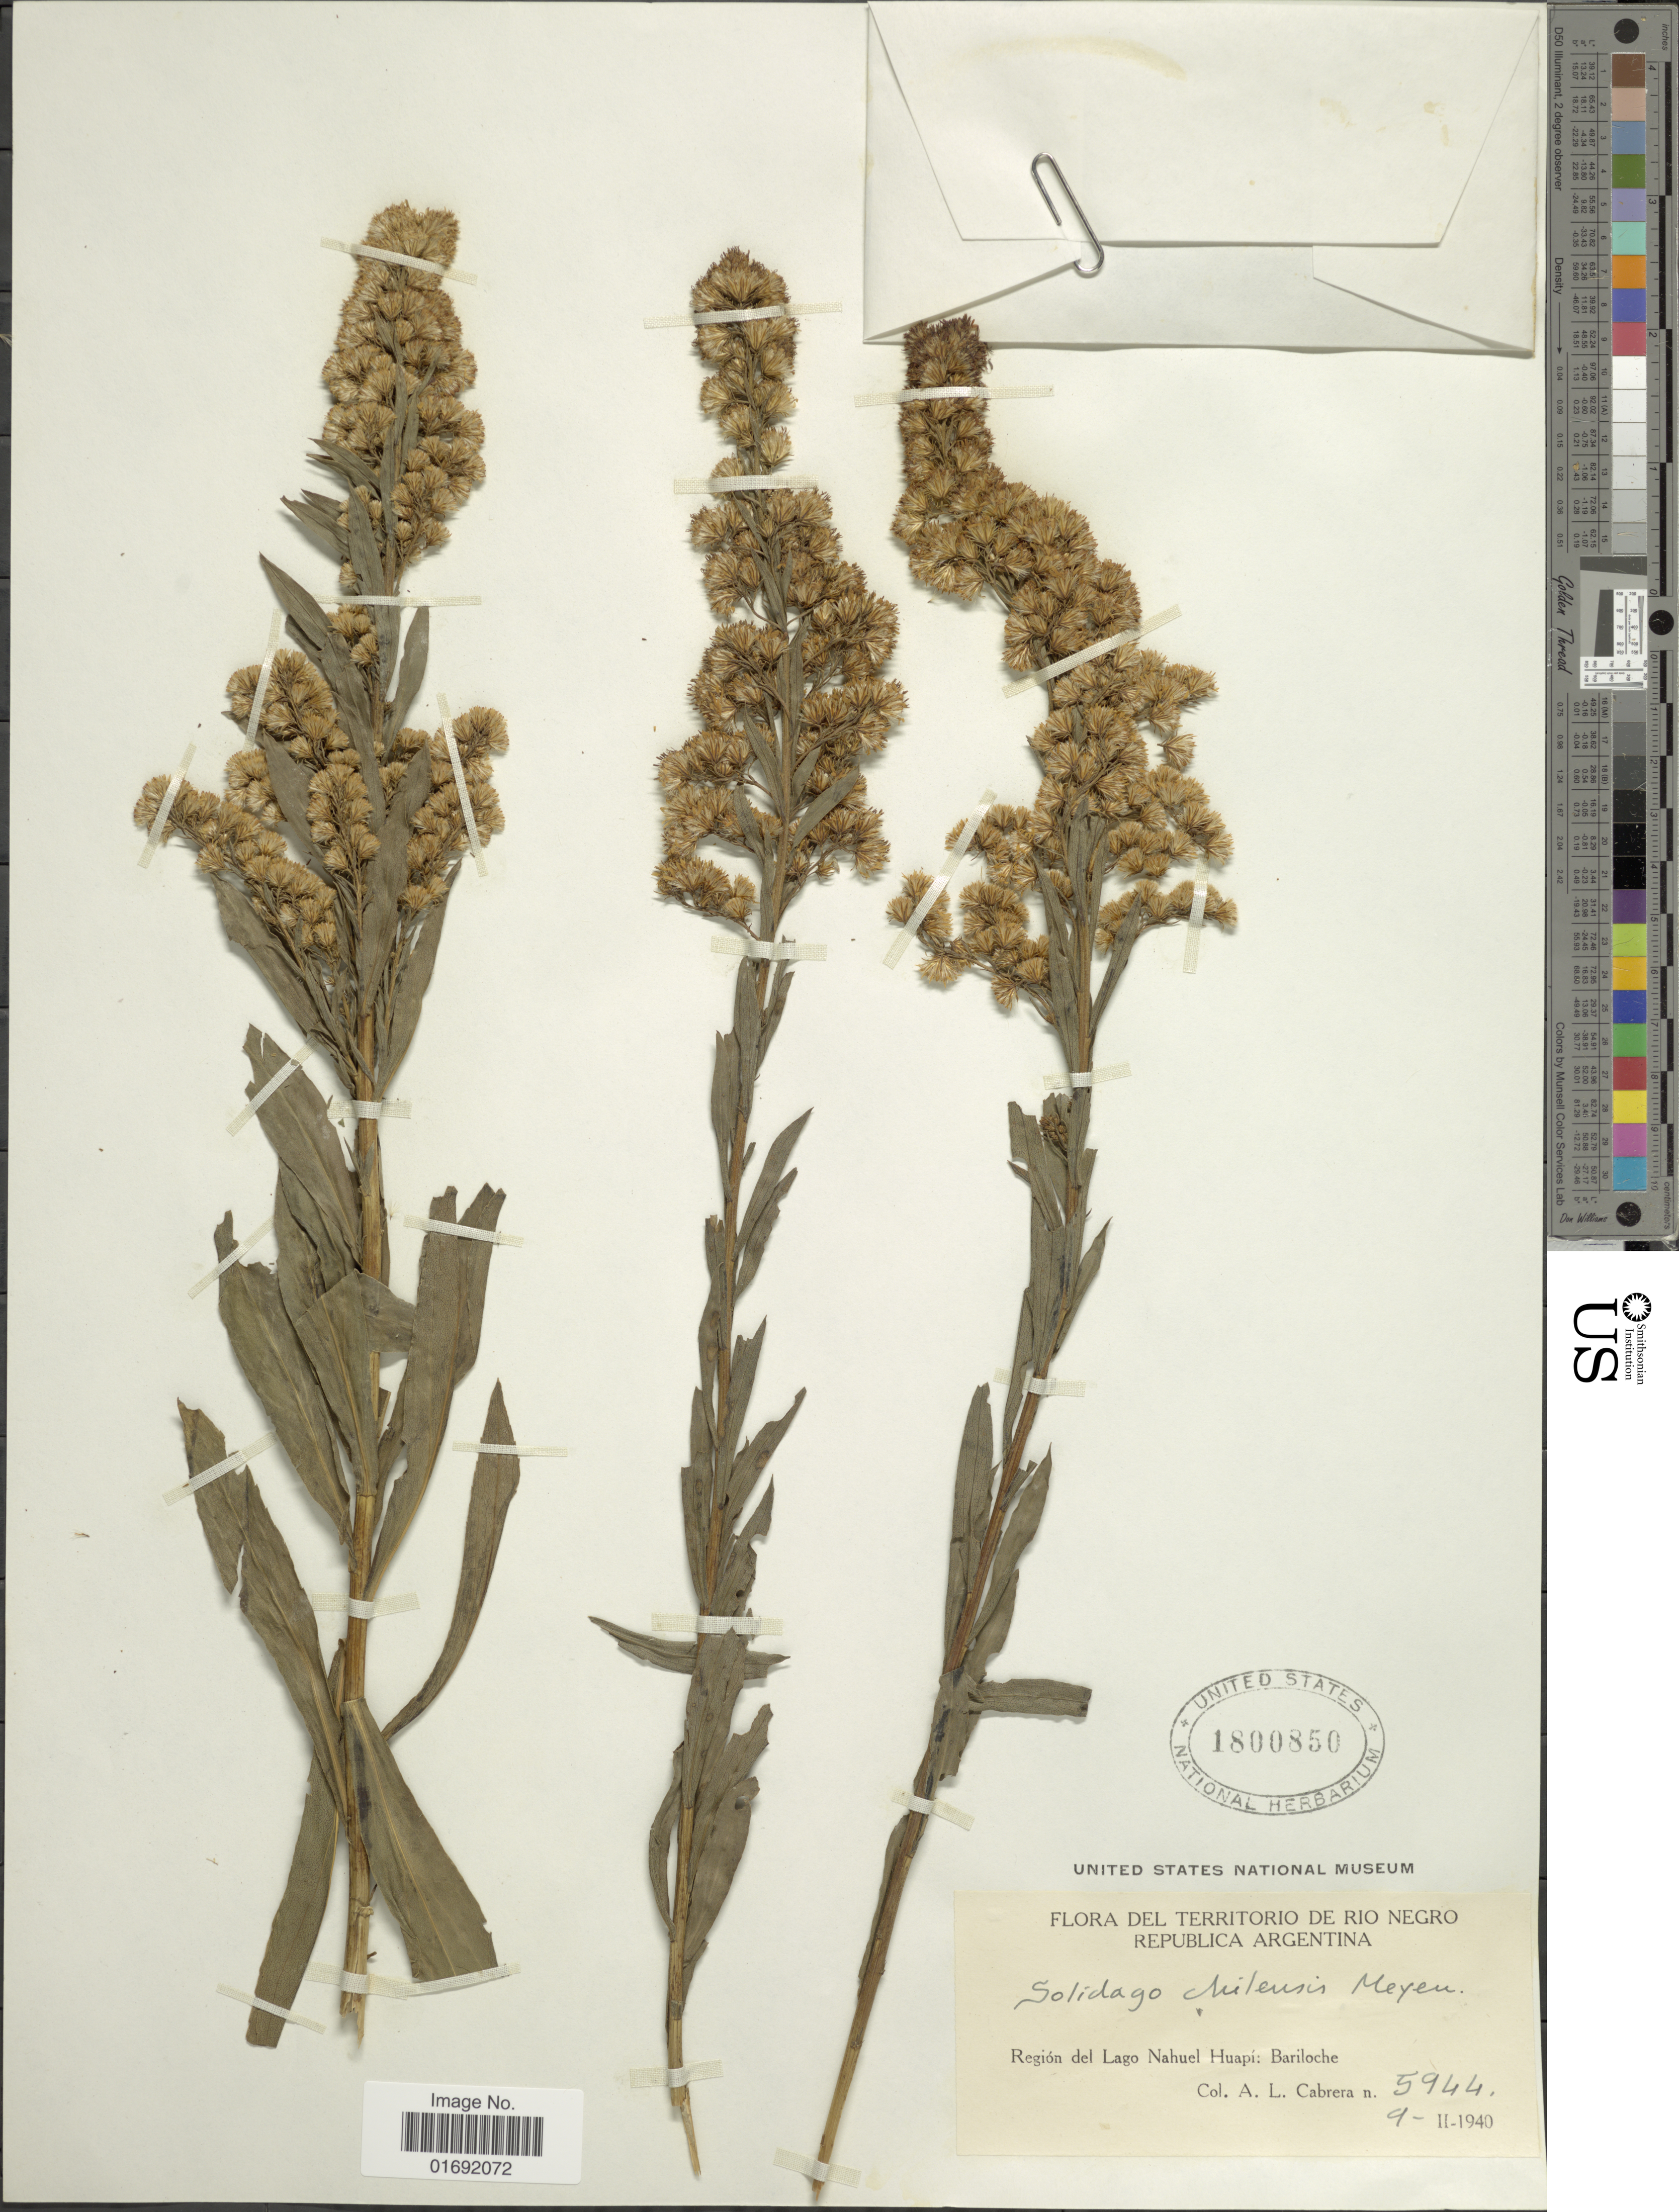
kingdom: Plantae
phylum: Tracheophyta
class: Magnoliopsida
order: Asterales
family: Asteraceae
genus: Solidago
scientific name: Solidago chilensis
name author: Meyen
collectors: A. L. Cabrera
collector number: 5944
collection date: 1940-02-09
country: Argentina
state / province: Rio Negro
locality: Republica Argentina, region del Lago Nahuel Huapi, Bariloche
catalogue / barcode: US 1800850